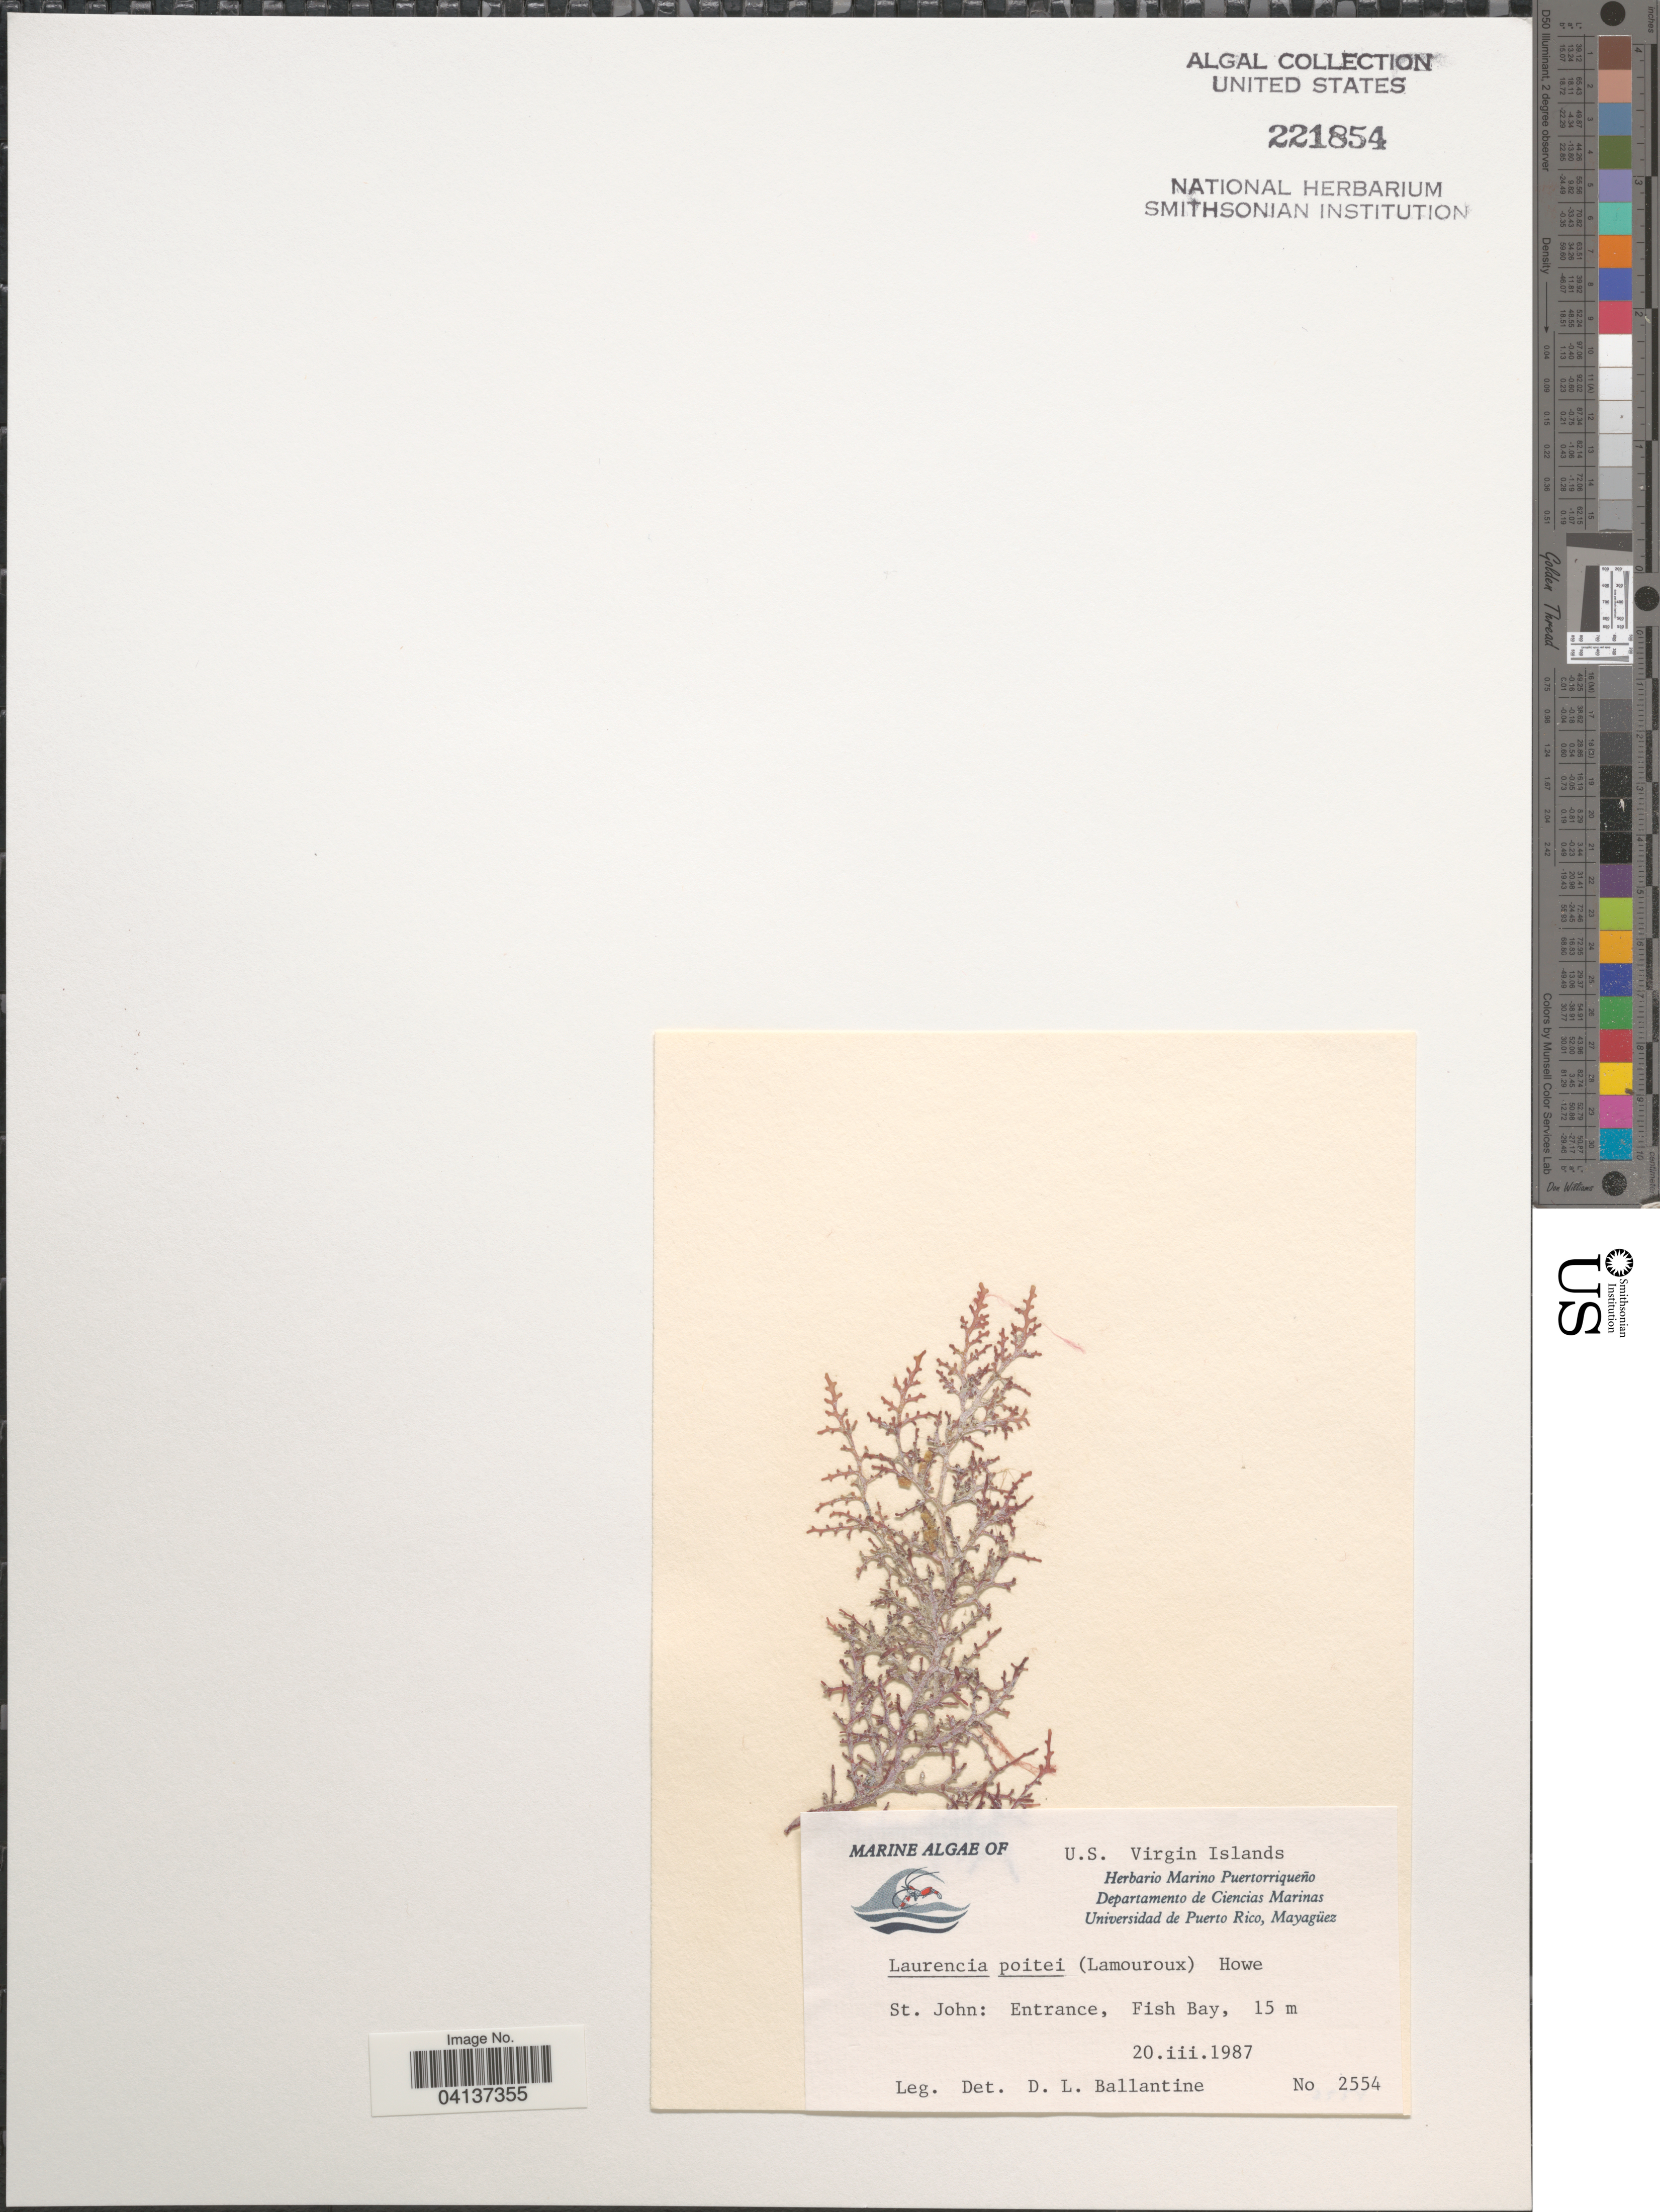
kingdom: Plantae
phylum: Rhodophyta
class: Florideophyceae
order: Ceramiales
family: Rhodomelaceae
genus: Yuzurua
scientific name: Yuzurua poiteaui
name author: (J.V.Lamouroux) Martin-Lescanne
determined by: Brooks, B. L., (BOT), Smithsonian Institution - National Museum of Natural History (UNITED STATES)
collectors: D.L. Ballantine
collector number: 2554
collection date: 1987-03-20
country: U.S. Virgin Islands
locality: St. John: Entrance, Fish Bay.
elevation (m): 15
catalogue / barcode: US 221854